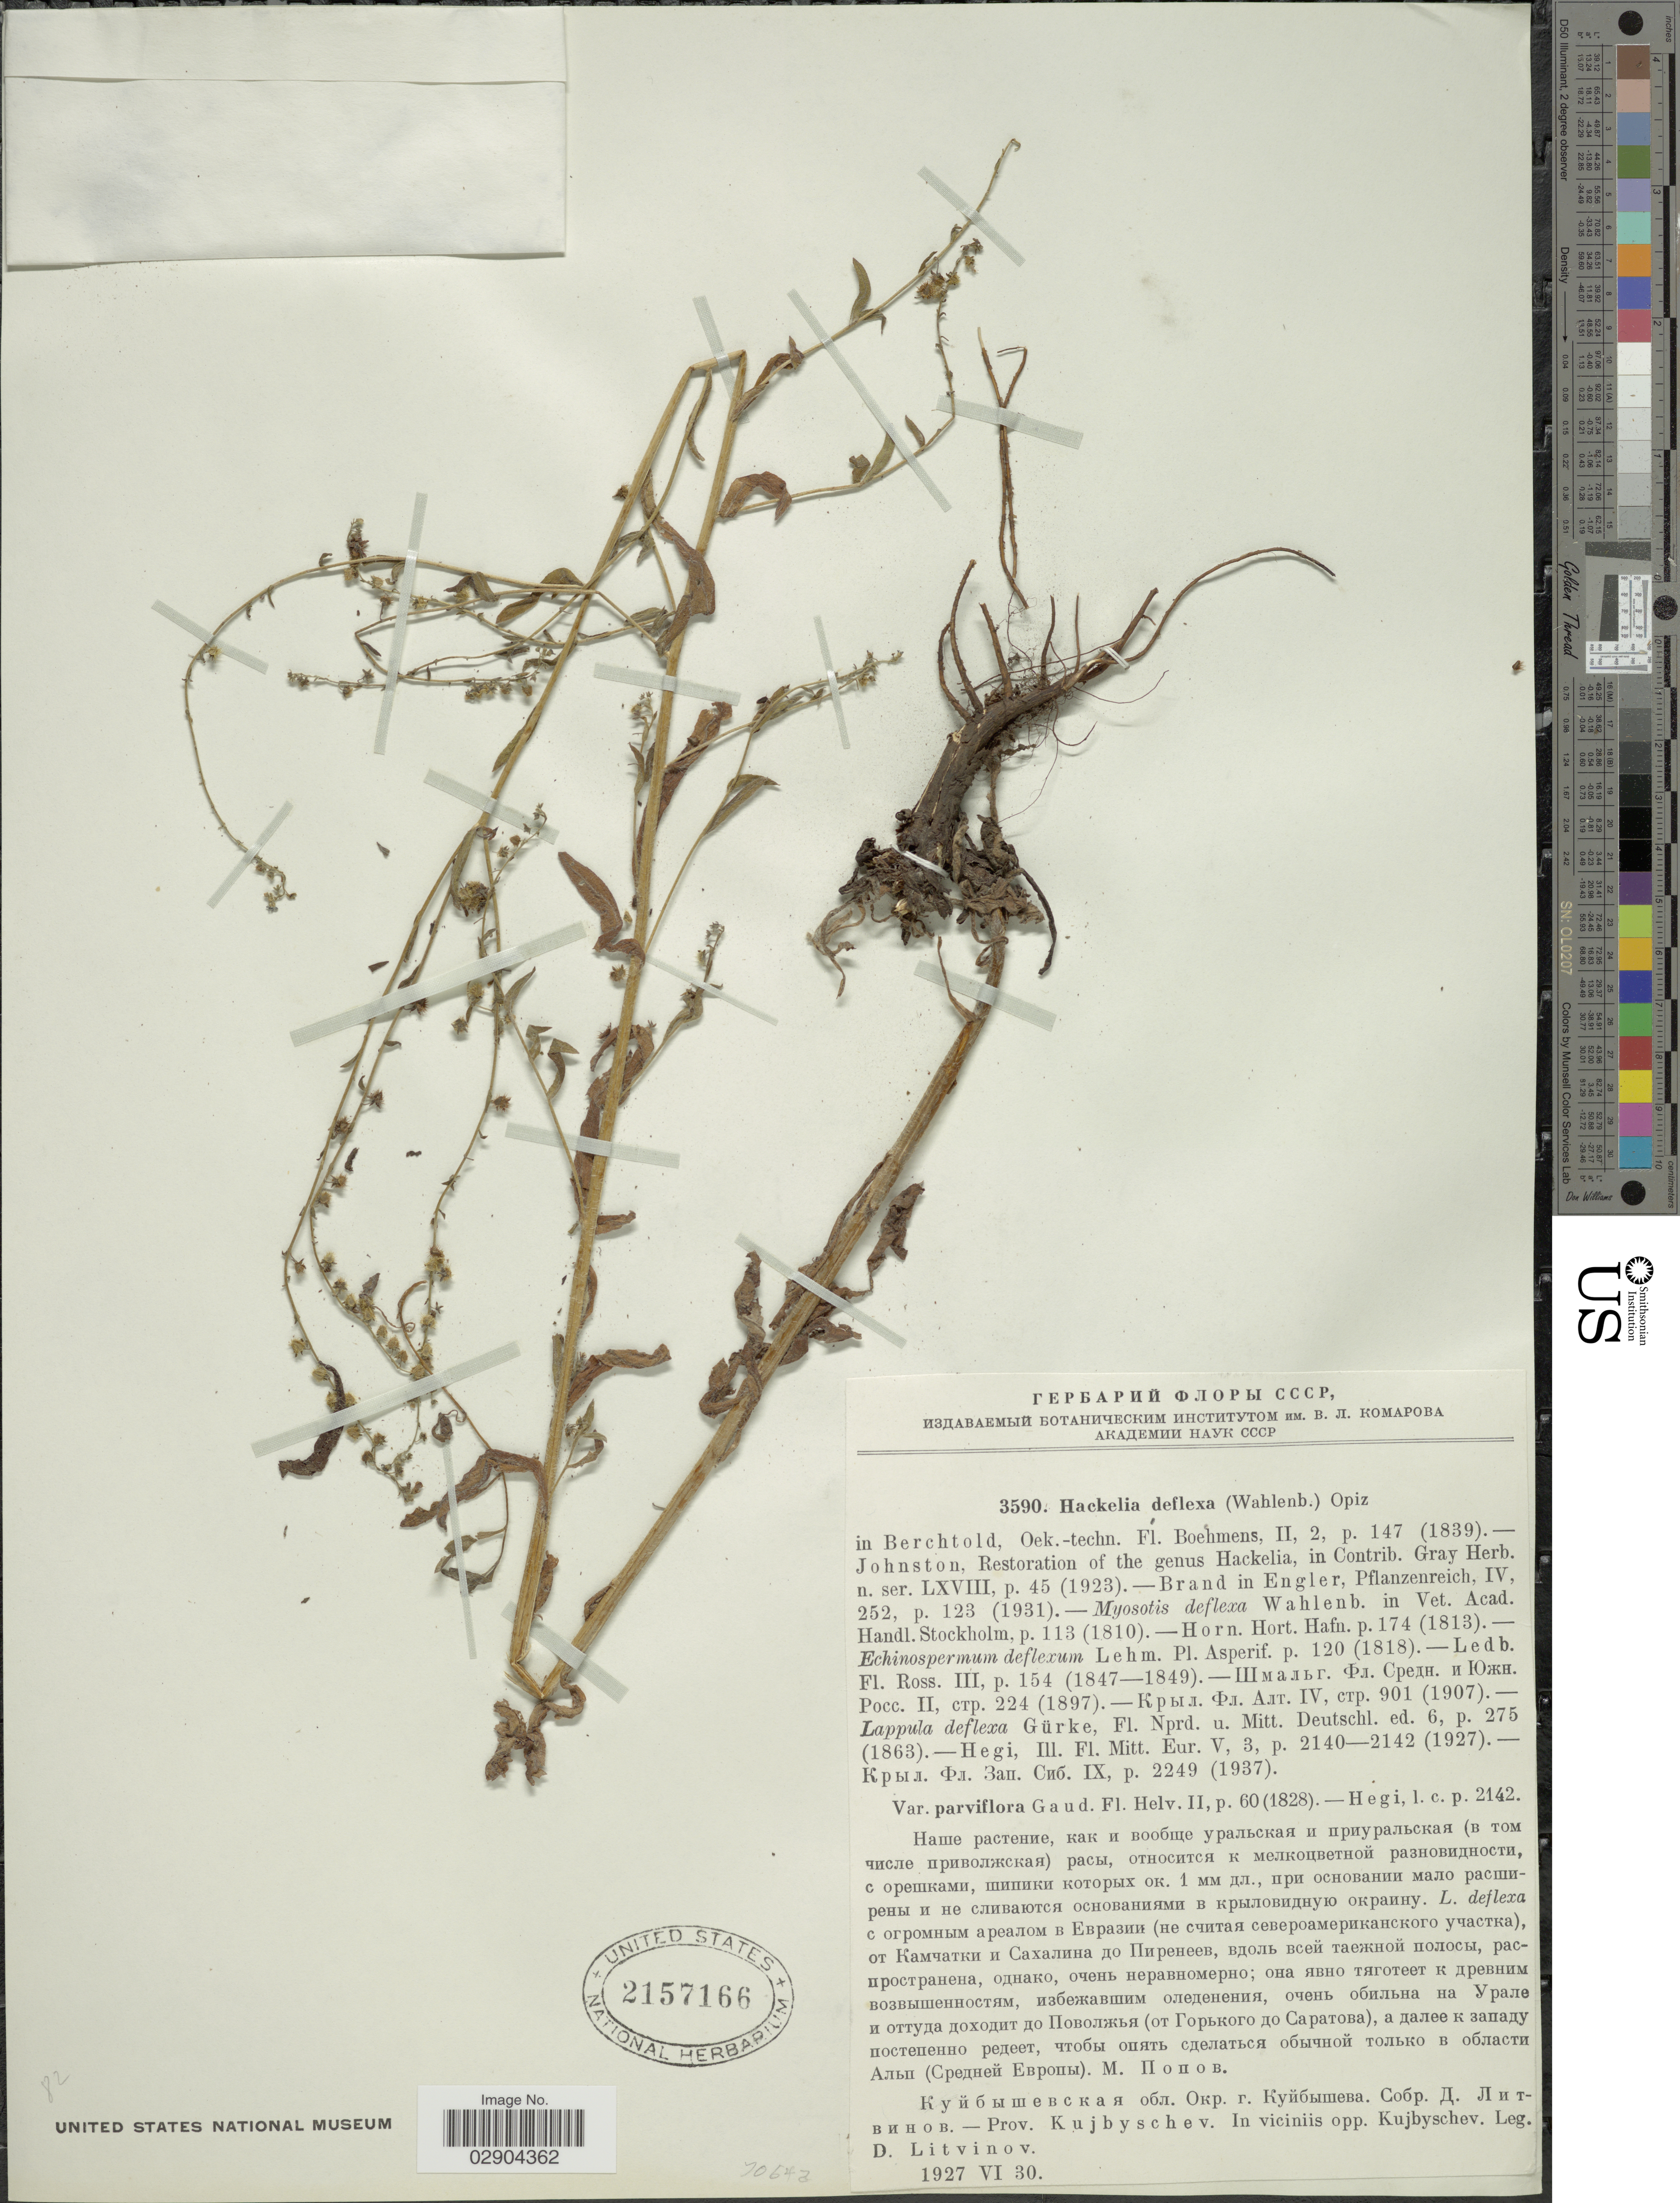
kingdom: Plantae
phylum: Tracheophyta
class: Magnoliopsida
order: Boraginales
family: Boraginaceae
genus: Hackelia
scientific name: Hackelia deflexa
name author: Opiz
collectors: D. Litvinov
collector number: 3590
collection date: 1927-06-30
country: Russian Federation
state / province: Samara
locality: Prov. Kujbyschev. In viciniis opp. Kujbyschev.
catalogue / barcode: US 2157166